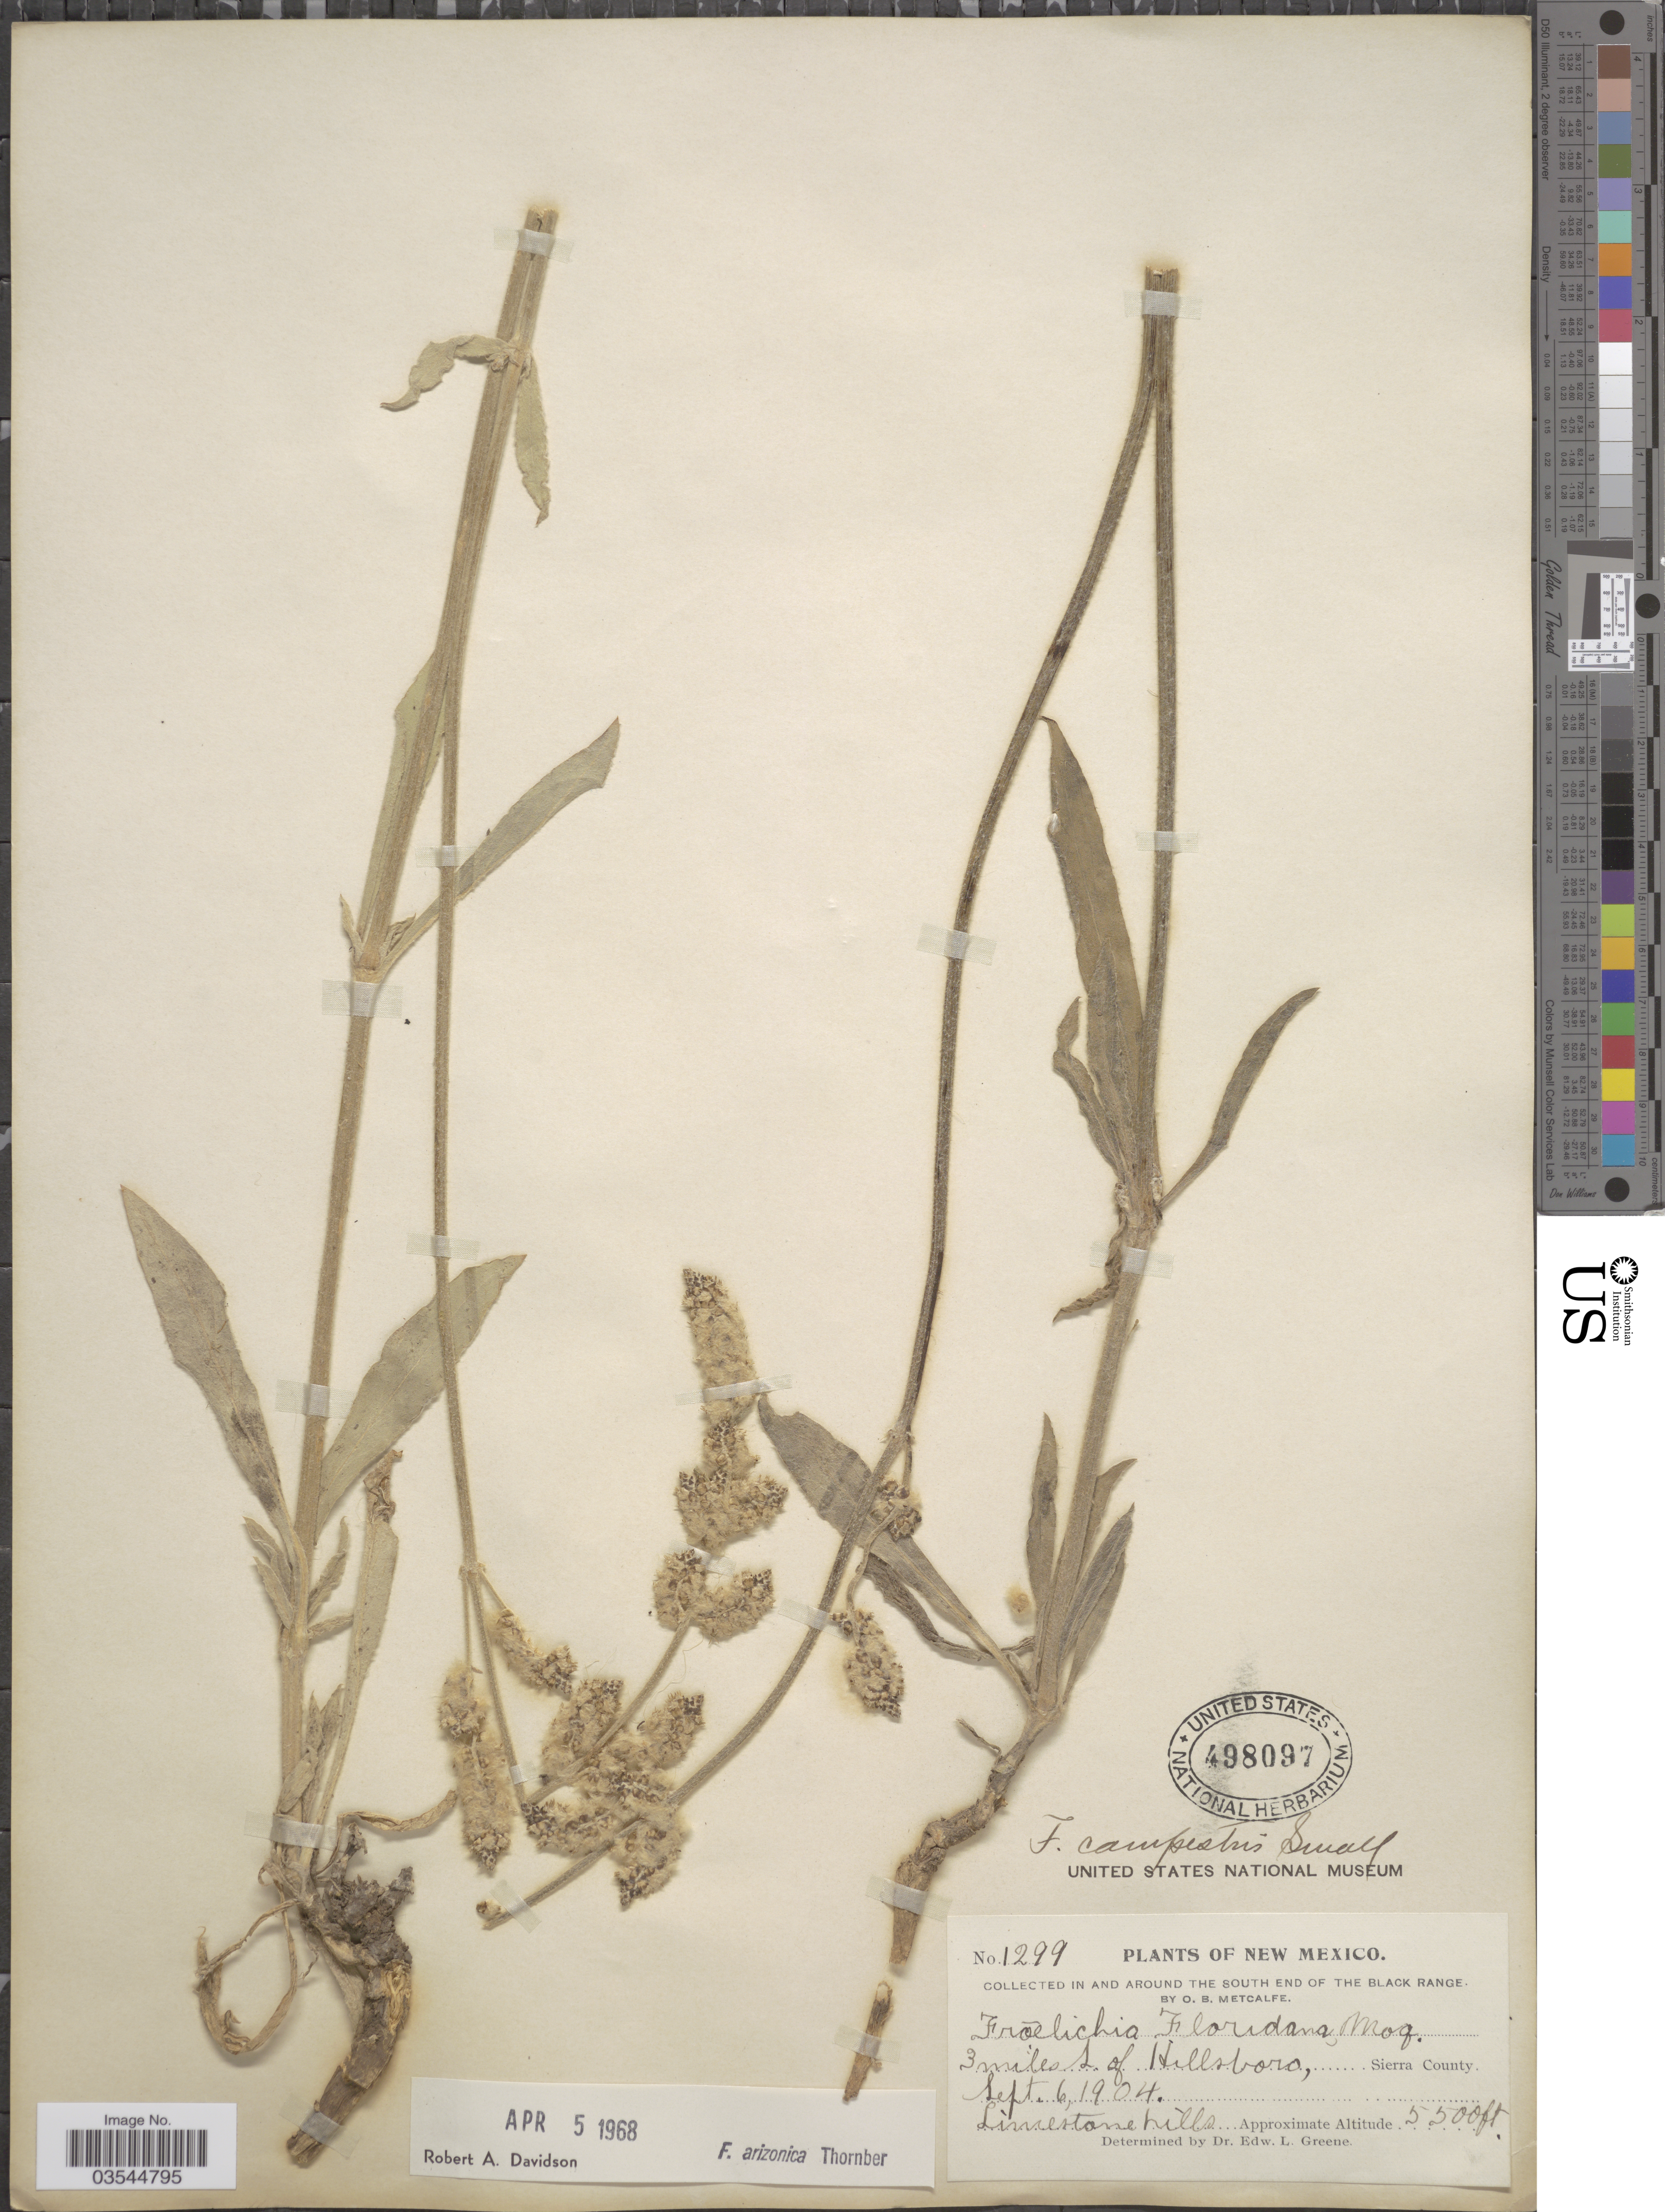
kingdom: Plantae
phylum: Tracheophyta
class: Magnoliopsida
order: Caryophyllales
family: Amaranthaceae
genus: Froelichia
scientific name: Froelichia arizonica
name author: Thornber ex Standl.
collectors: O. B. Metcalfe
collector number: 1299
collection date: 1904-09-06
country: United States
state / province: New Mexico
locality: In and around the south end of The Black Range. 3 miles s. of Hillsboro, Sierra County. Limestone hills.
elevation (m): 1676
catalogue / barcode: US 498097